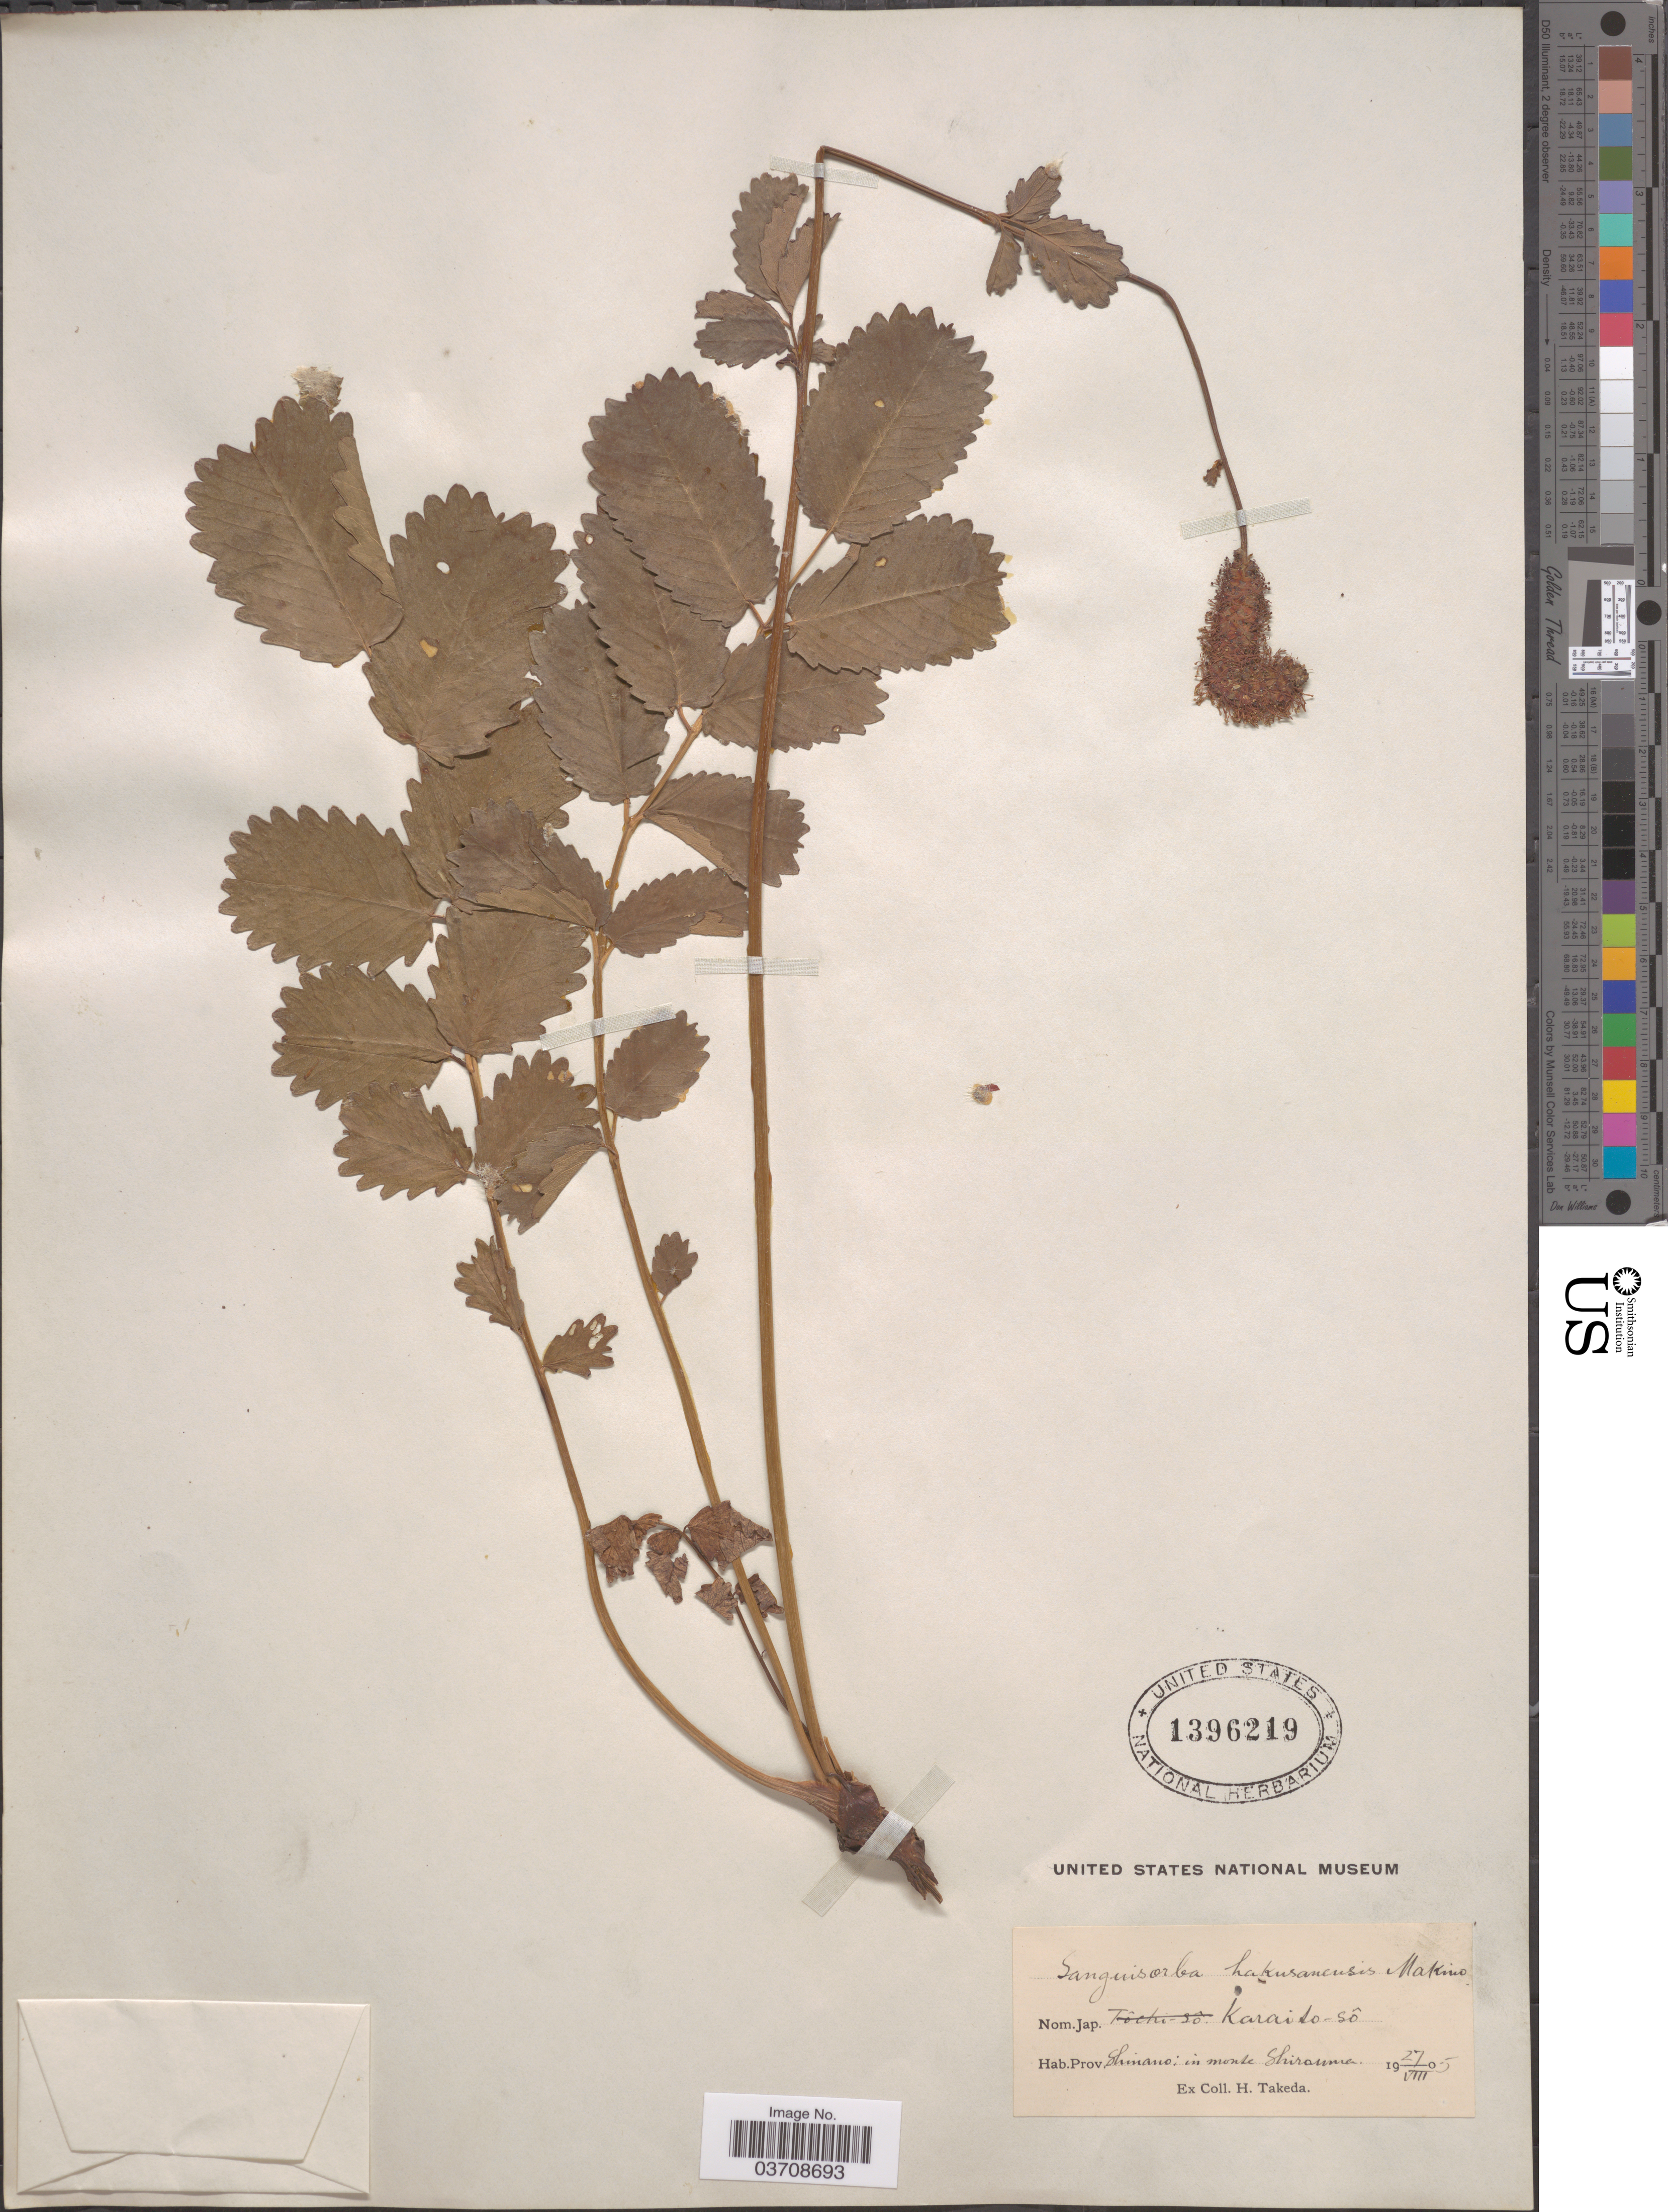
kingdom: Plantae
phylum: Tracheophyta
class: Magnoliopsida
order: Rosales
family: Rosaceae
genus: Sanguisorba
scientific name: Sanguisorba hakusanensis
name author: Makino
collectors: H. Takeda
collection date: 1905-08-27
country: Japan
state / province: Simane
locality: Prov. Shimano: in monte Shirouma.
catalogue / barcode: US 1396219